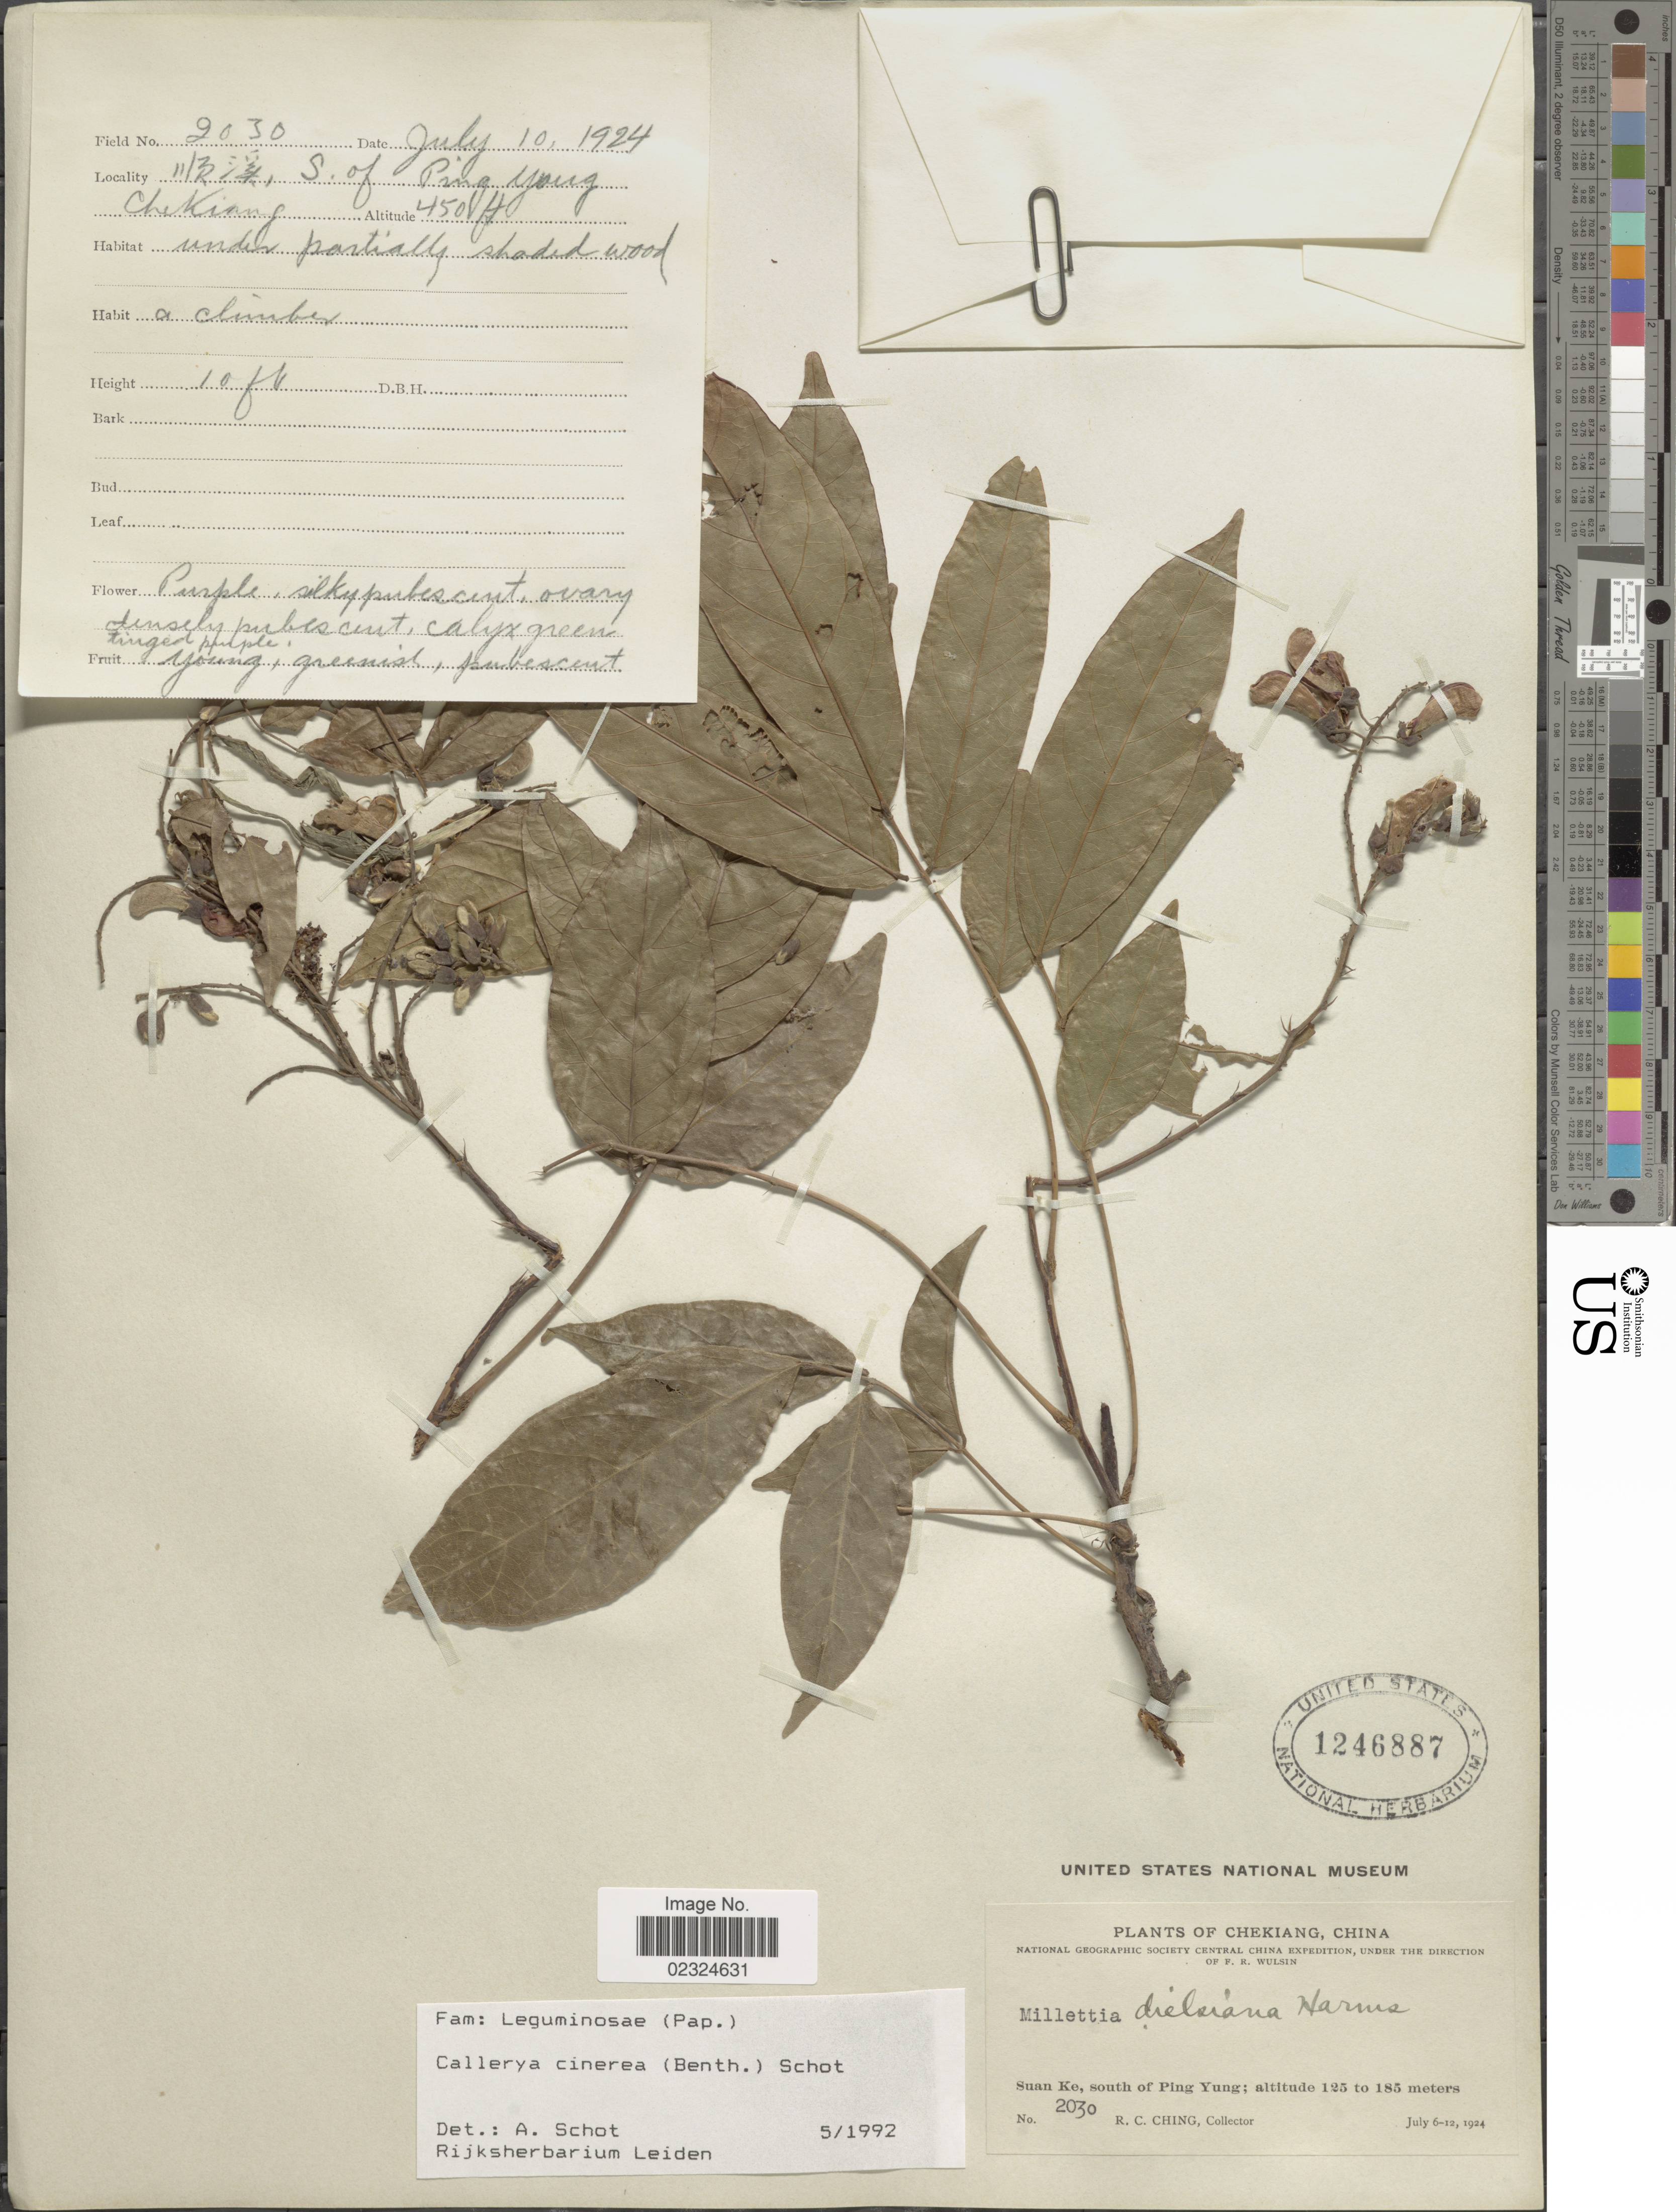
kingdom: Plantae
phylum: Tracheophyta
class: Magnoliopsida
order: Fabales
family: Fabaceae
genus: Callerya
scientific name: Callerya cinerea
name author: (Benth.) Schot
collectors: R. C. Ching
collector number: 2030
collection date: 1924-07-10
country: China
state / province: Zhejiang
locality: S of Pina Yong Chekiang, Suan Ke, south of Ping Yung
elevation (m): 137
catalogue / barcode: US 1246887